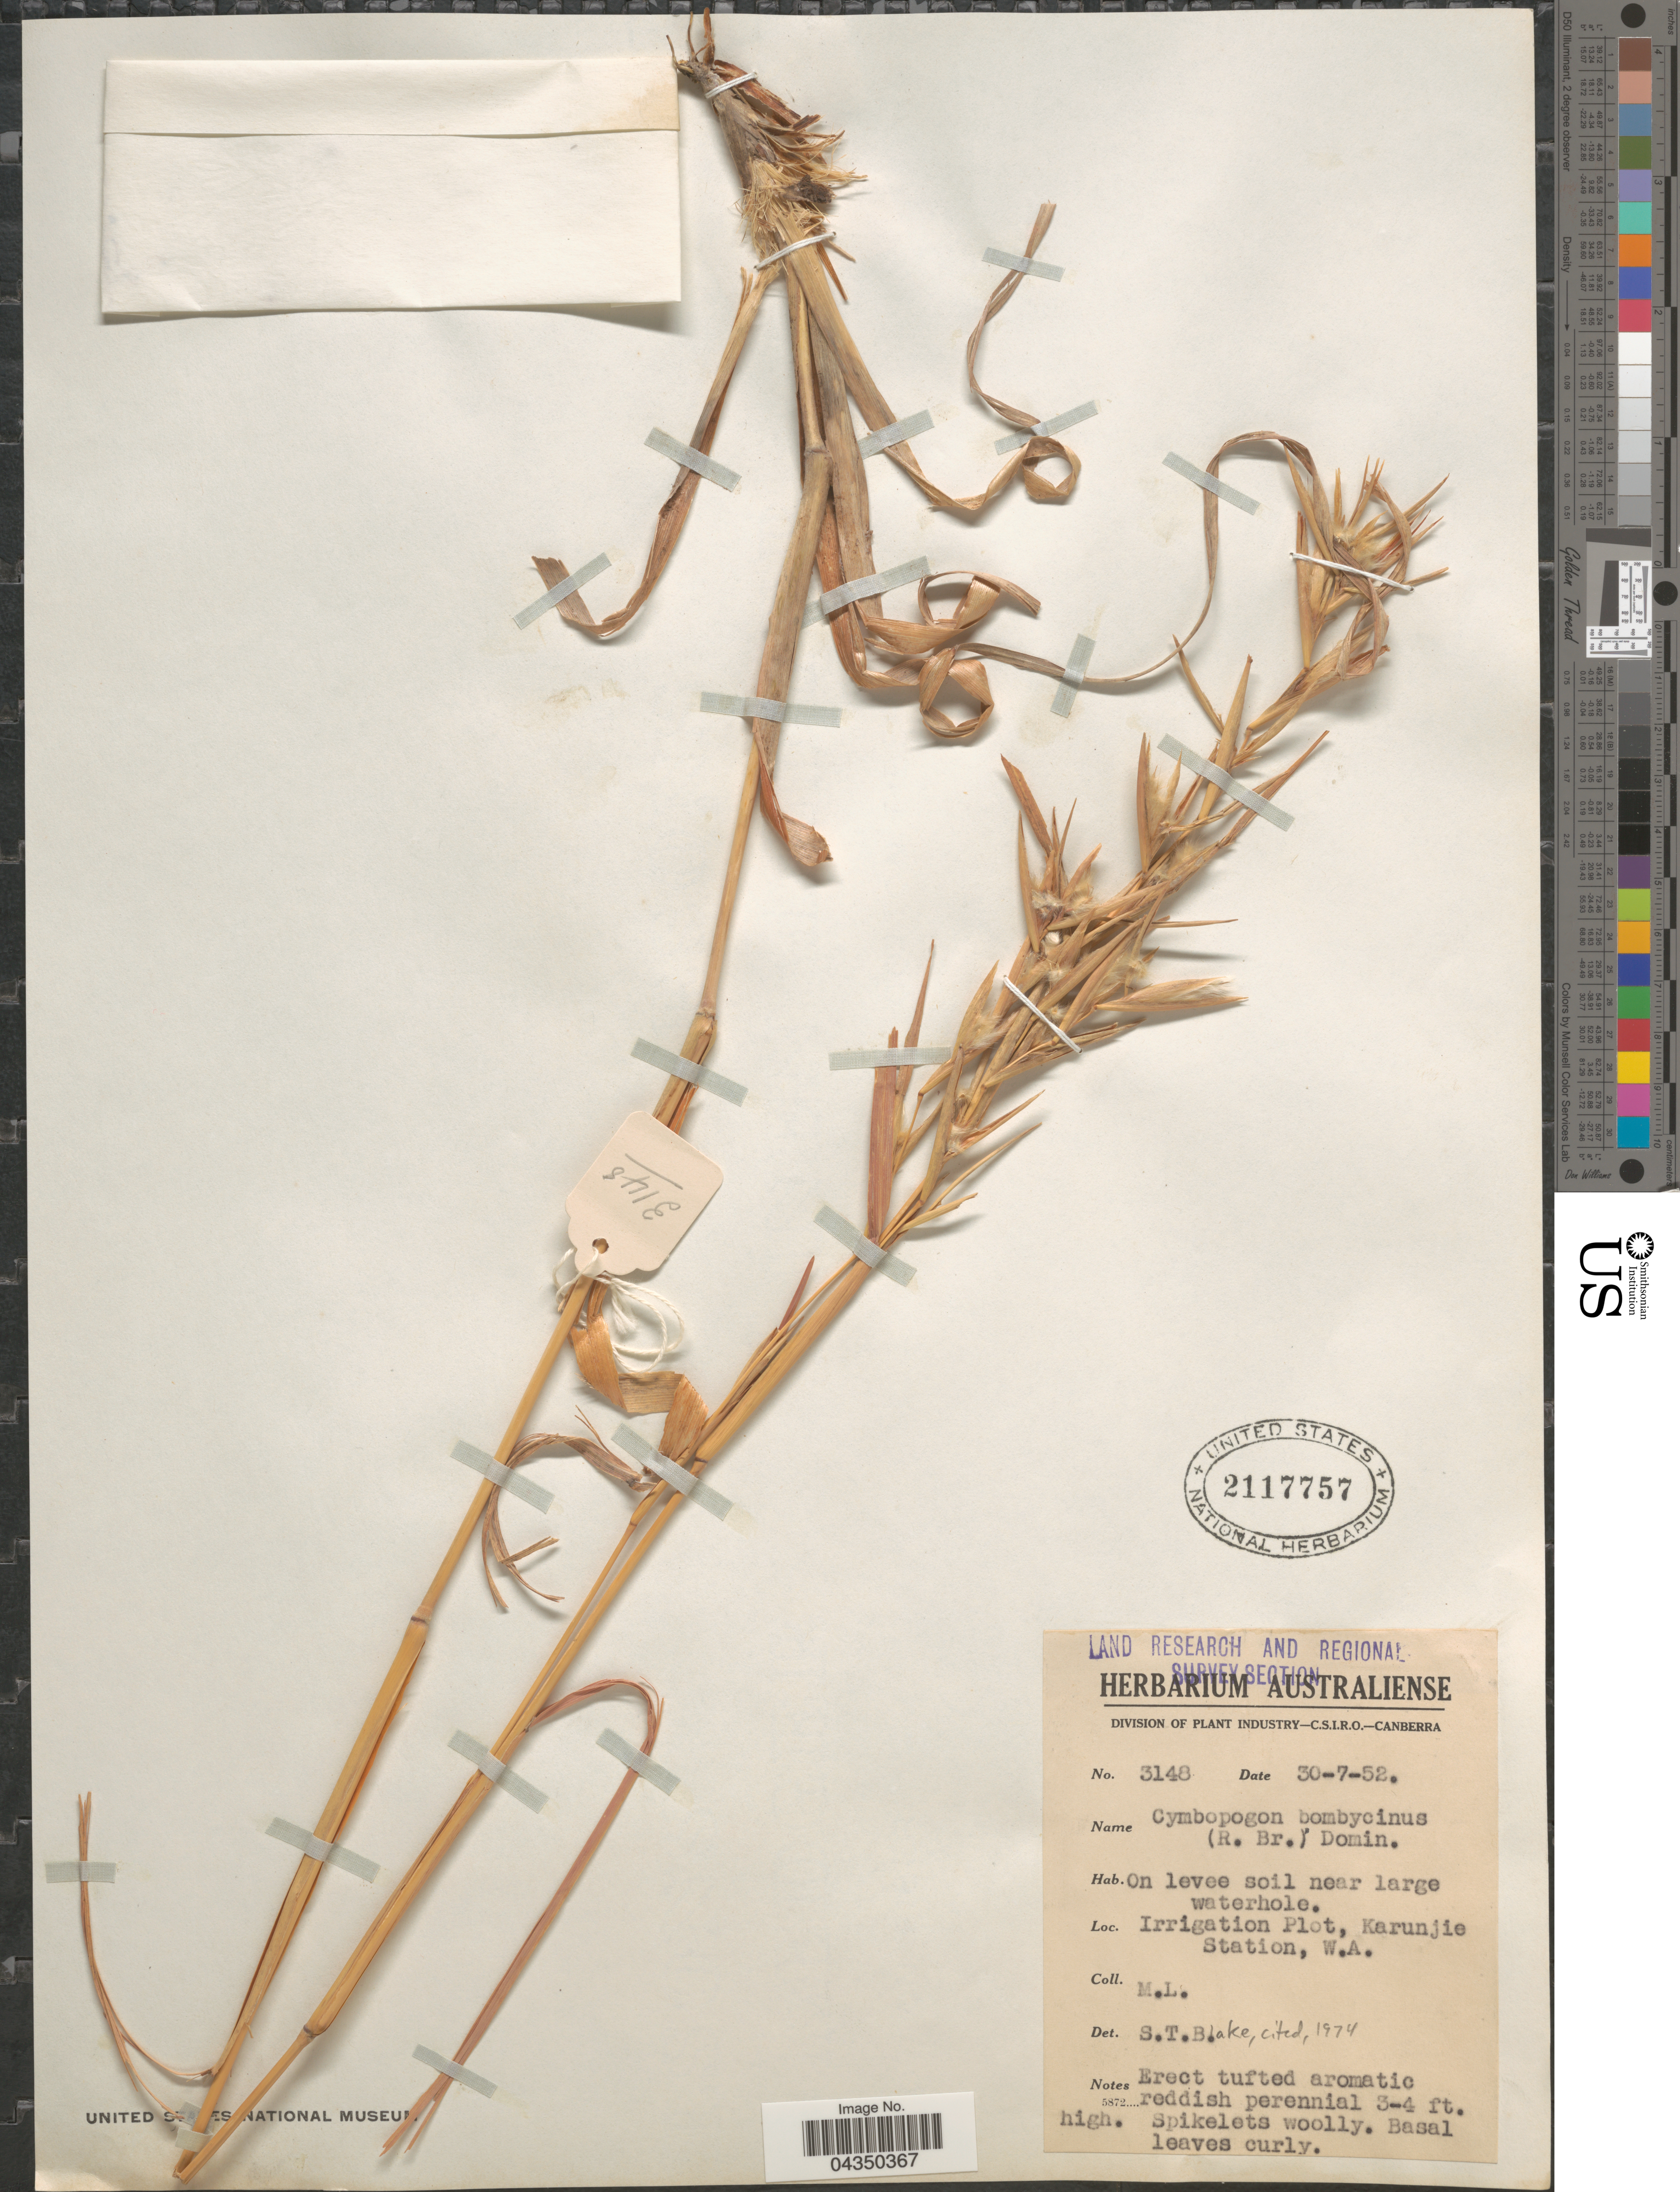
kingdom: Plantae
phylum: Tracheophyta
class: Liliopsida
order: Poales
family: Poaceae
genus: Cymbopogon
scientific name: Cymbopogon bombycinus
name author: A. Camus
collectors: M. L.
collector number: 3148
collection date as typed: Transcribed d/m/y: 30/7/52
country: Australia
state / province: Western Australia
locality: Land Research and Regional Survey Section. Irrigation Plot, Karunjie Station.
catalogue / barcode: US 2117757